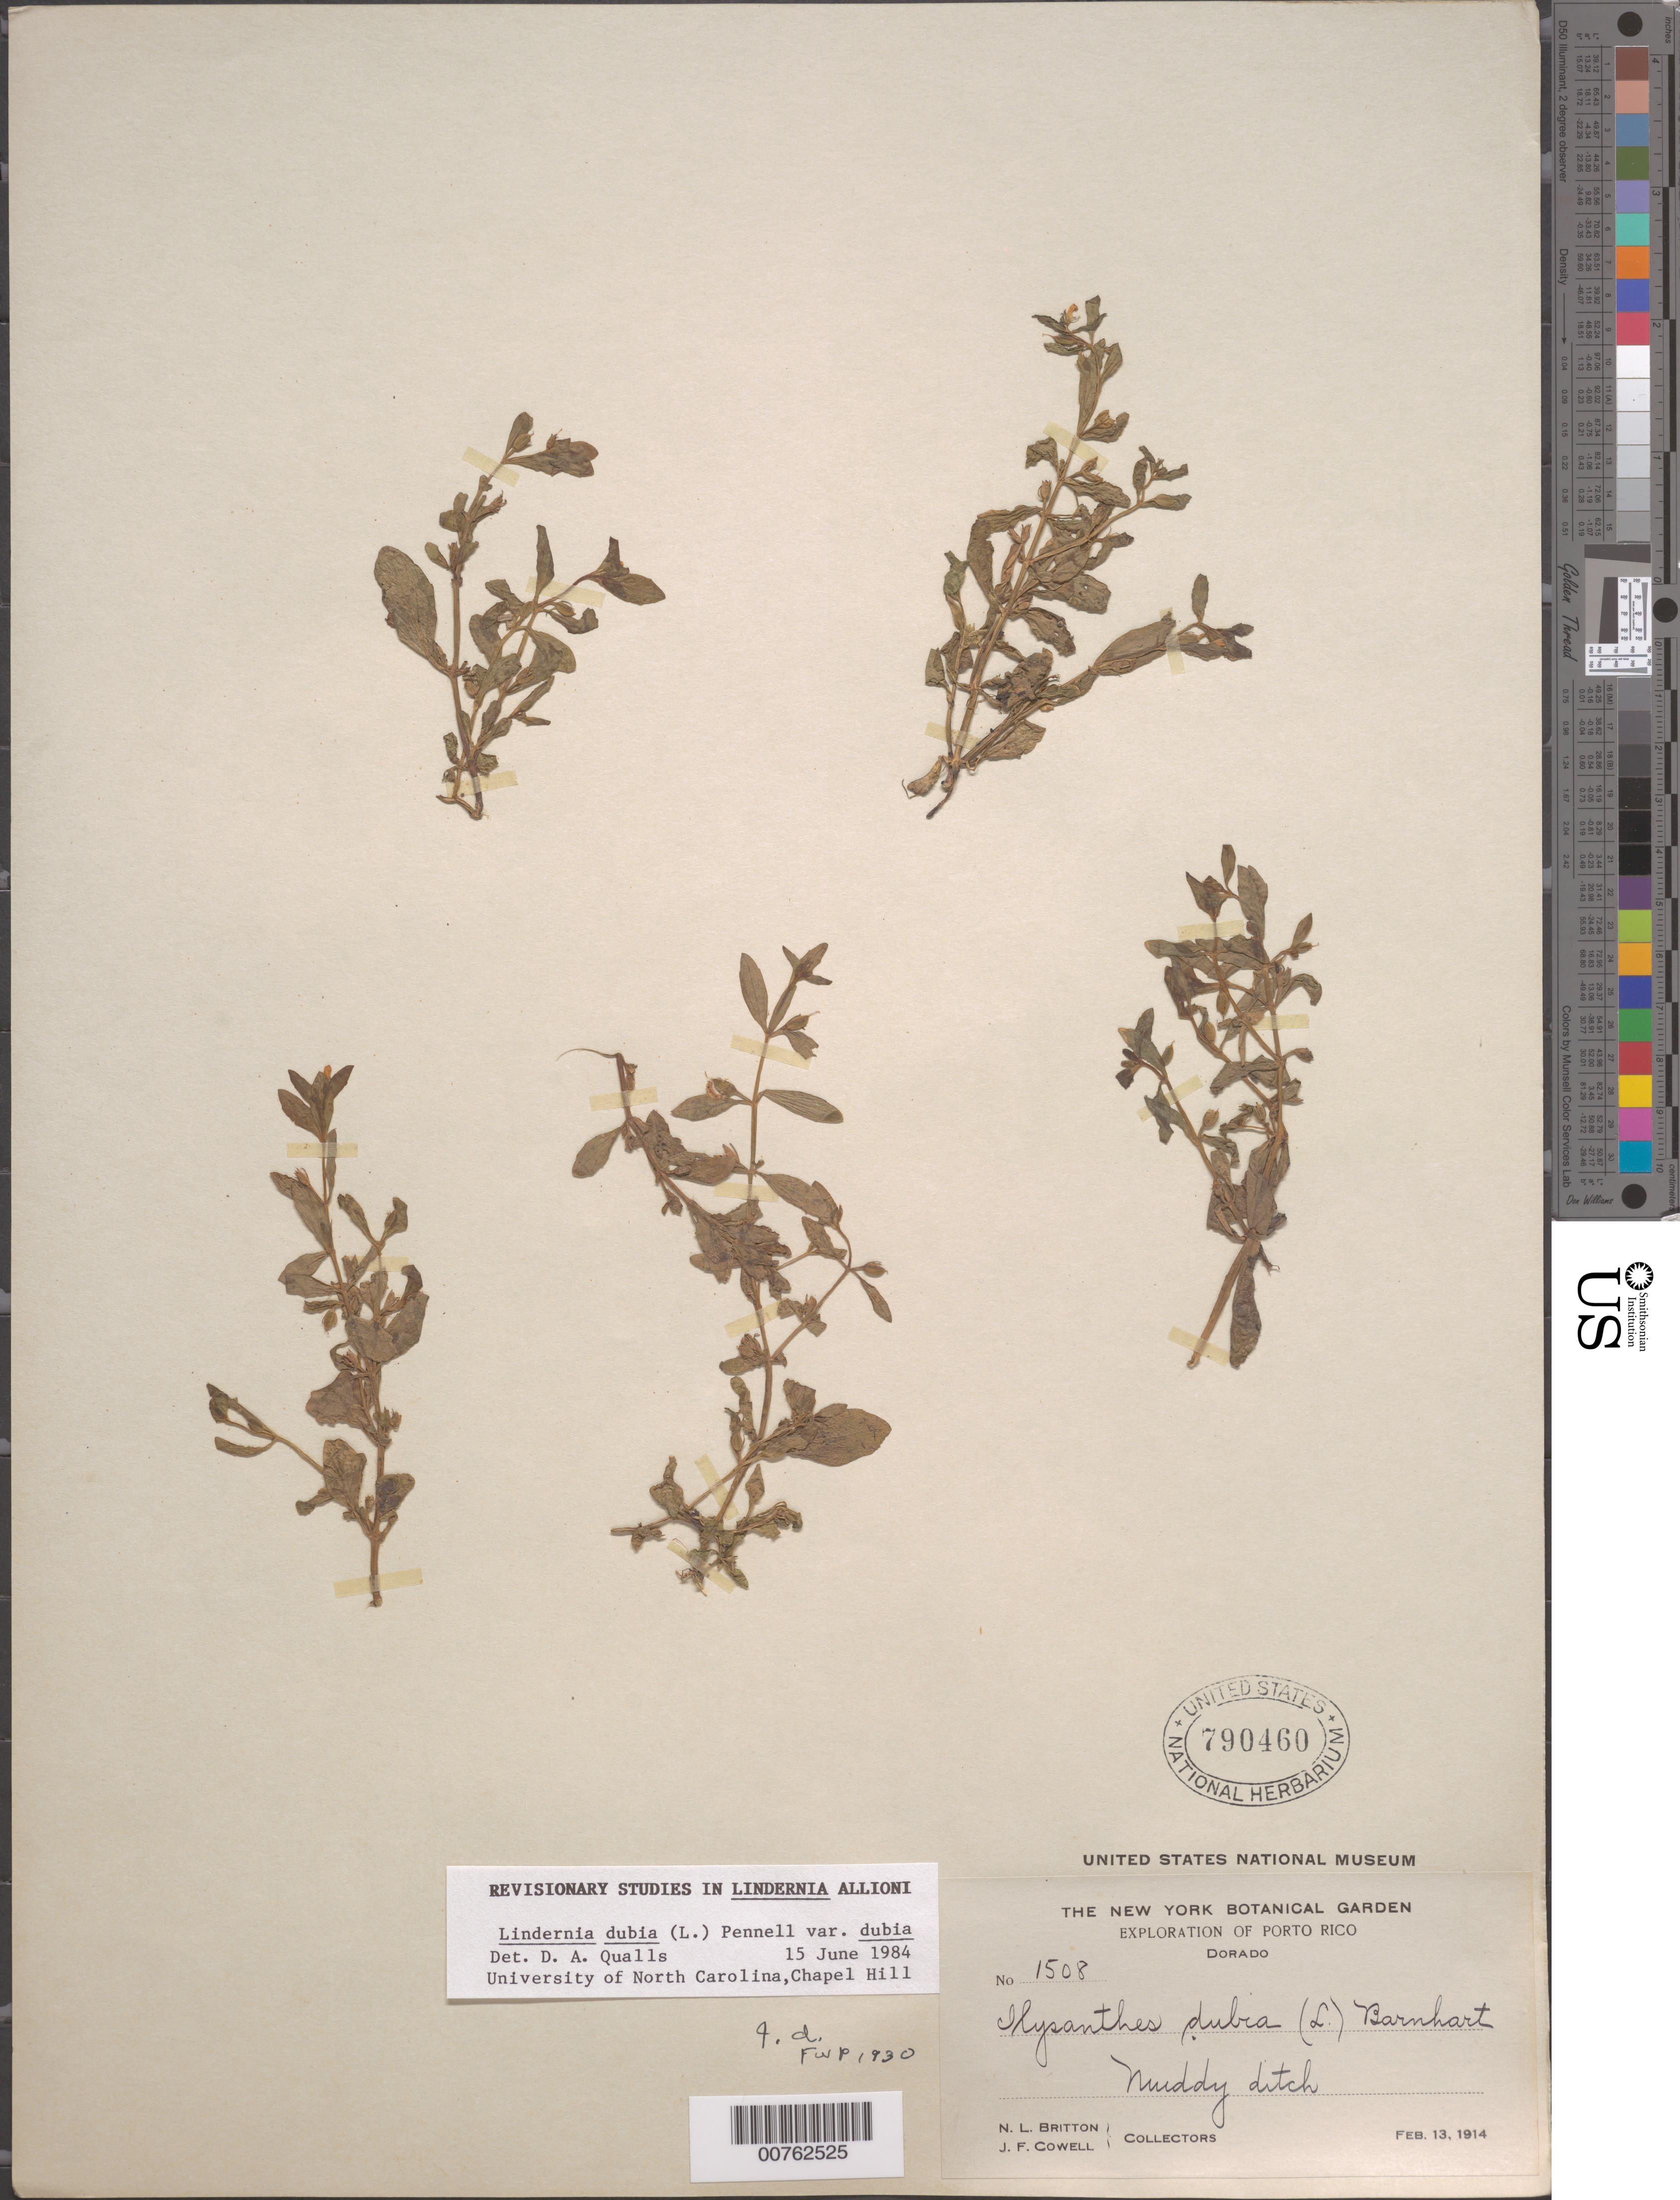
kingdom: Plantae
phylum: Tracheophyta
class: Magnoliopsida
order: Lamiales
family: Linderniaceae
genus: Lindernia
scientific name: Lindernia dubia var. dubia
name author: (L.) Pennell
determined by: Qualls, D. A.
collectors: N. Britton & J. F. Cowell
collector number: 1508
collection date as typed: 13 Feb 1914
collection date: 1914-02-13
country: Puerto Rico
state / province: Dorado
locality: Dorado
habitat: Muddy ditch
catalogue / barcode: US 790460